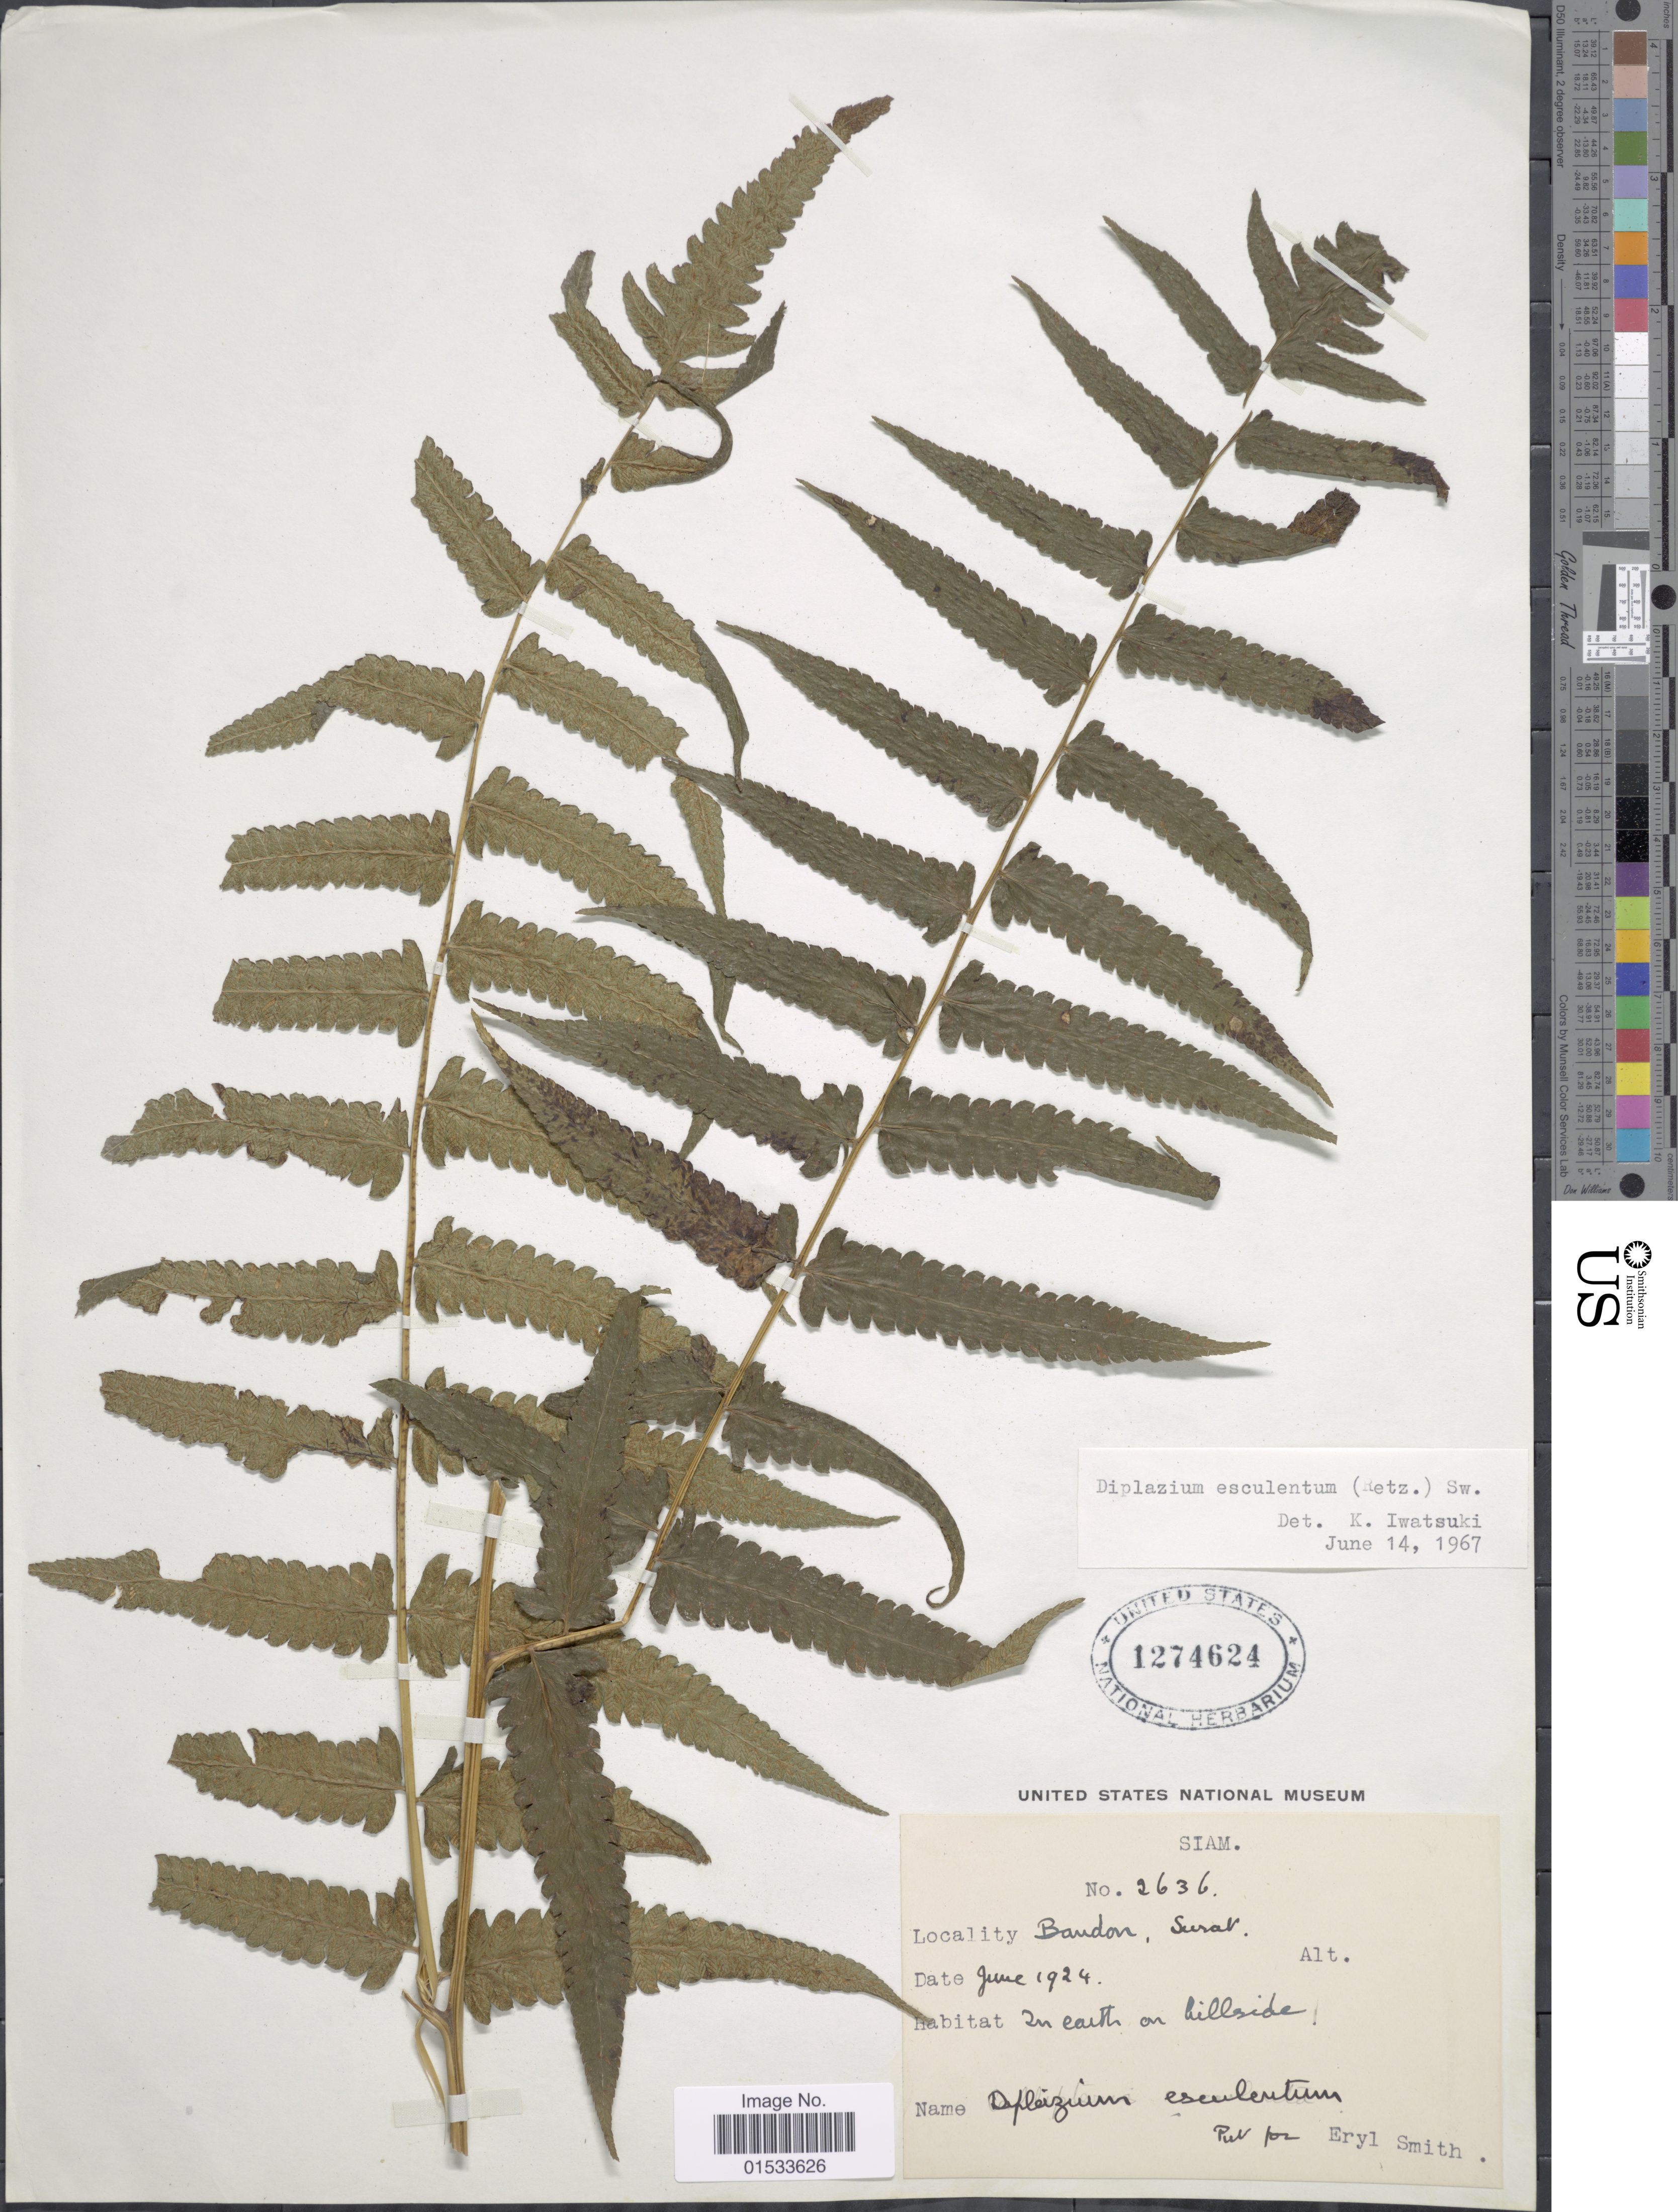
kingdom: Plantae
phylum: Tracheophyta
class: Polypodiopsida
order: Polypodiales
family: Athyriaceae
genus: Diplazium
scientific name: Diplazium esculentum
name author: (Retz.) Sw.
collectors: C. E. Smith Jr.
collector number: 2636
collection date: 1924-06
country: Thailand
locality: Siam, Bandon, Surat.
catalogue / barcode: US 1274624